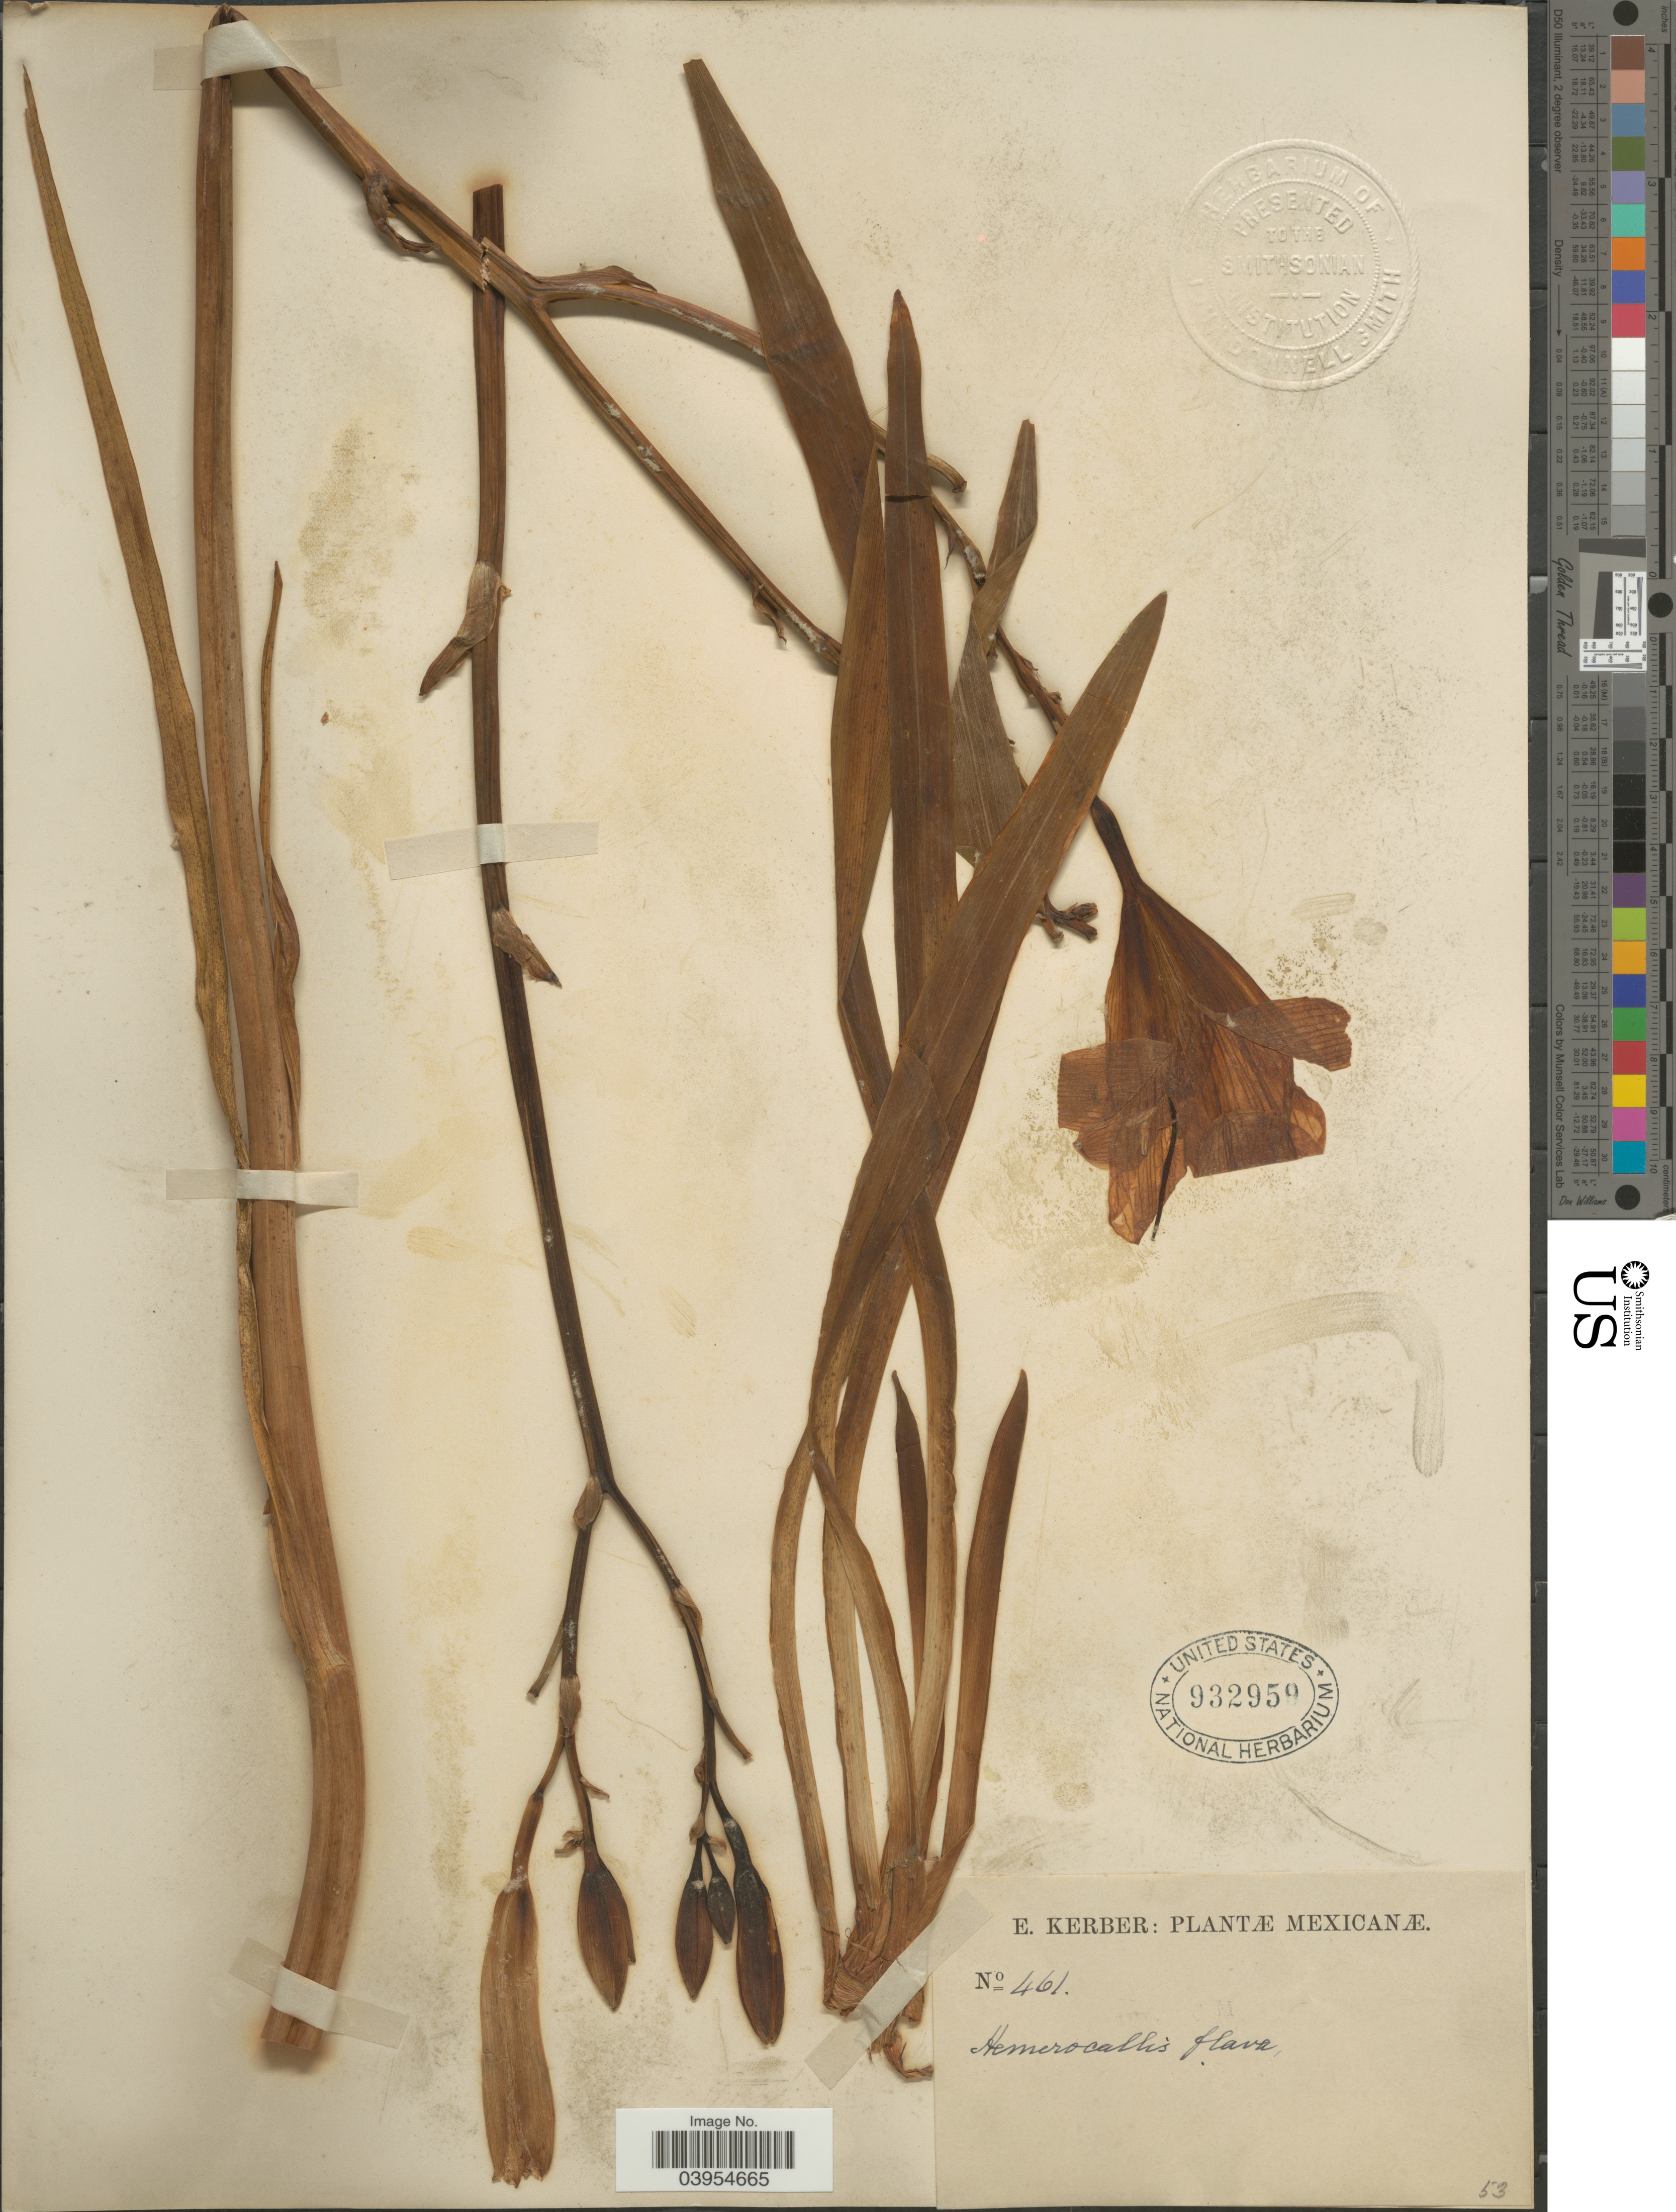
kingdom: Plantae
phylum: Tracheophyta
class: Liliopsida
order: Asparagales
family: Asphodelaceae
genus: Hemerocallis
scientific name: Hemerocallis fulva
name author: L.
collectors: E. Kerber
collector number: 461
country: Mexico